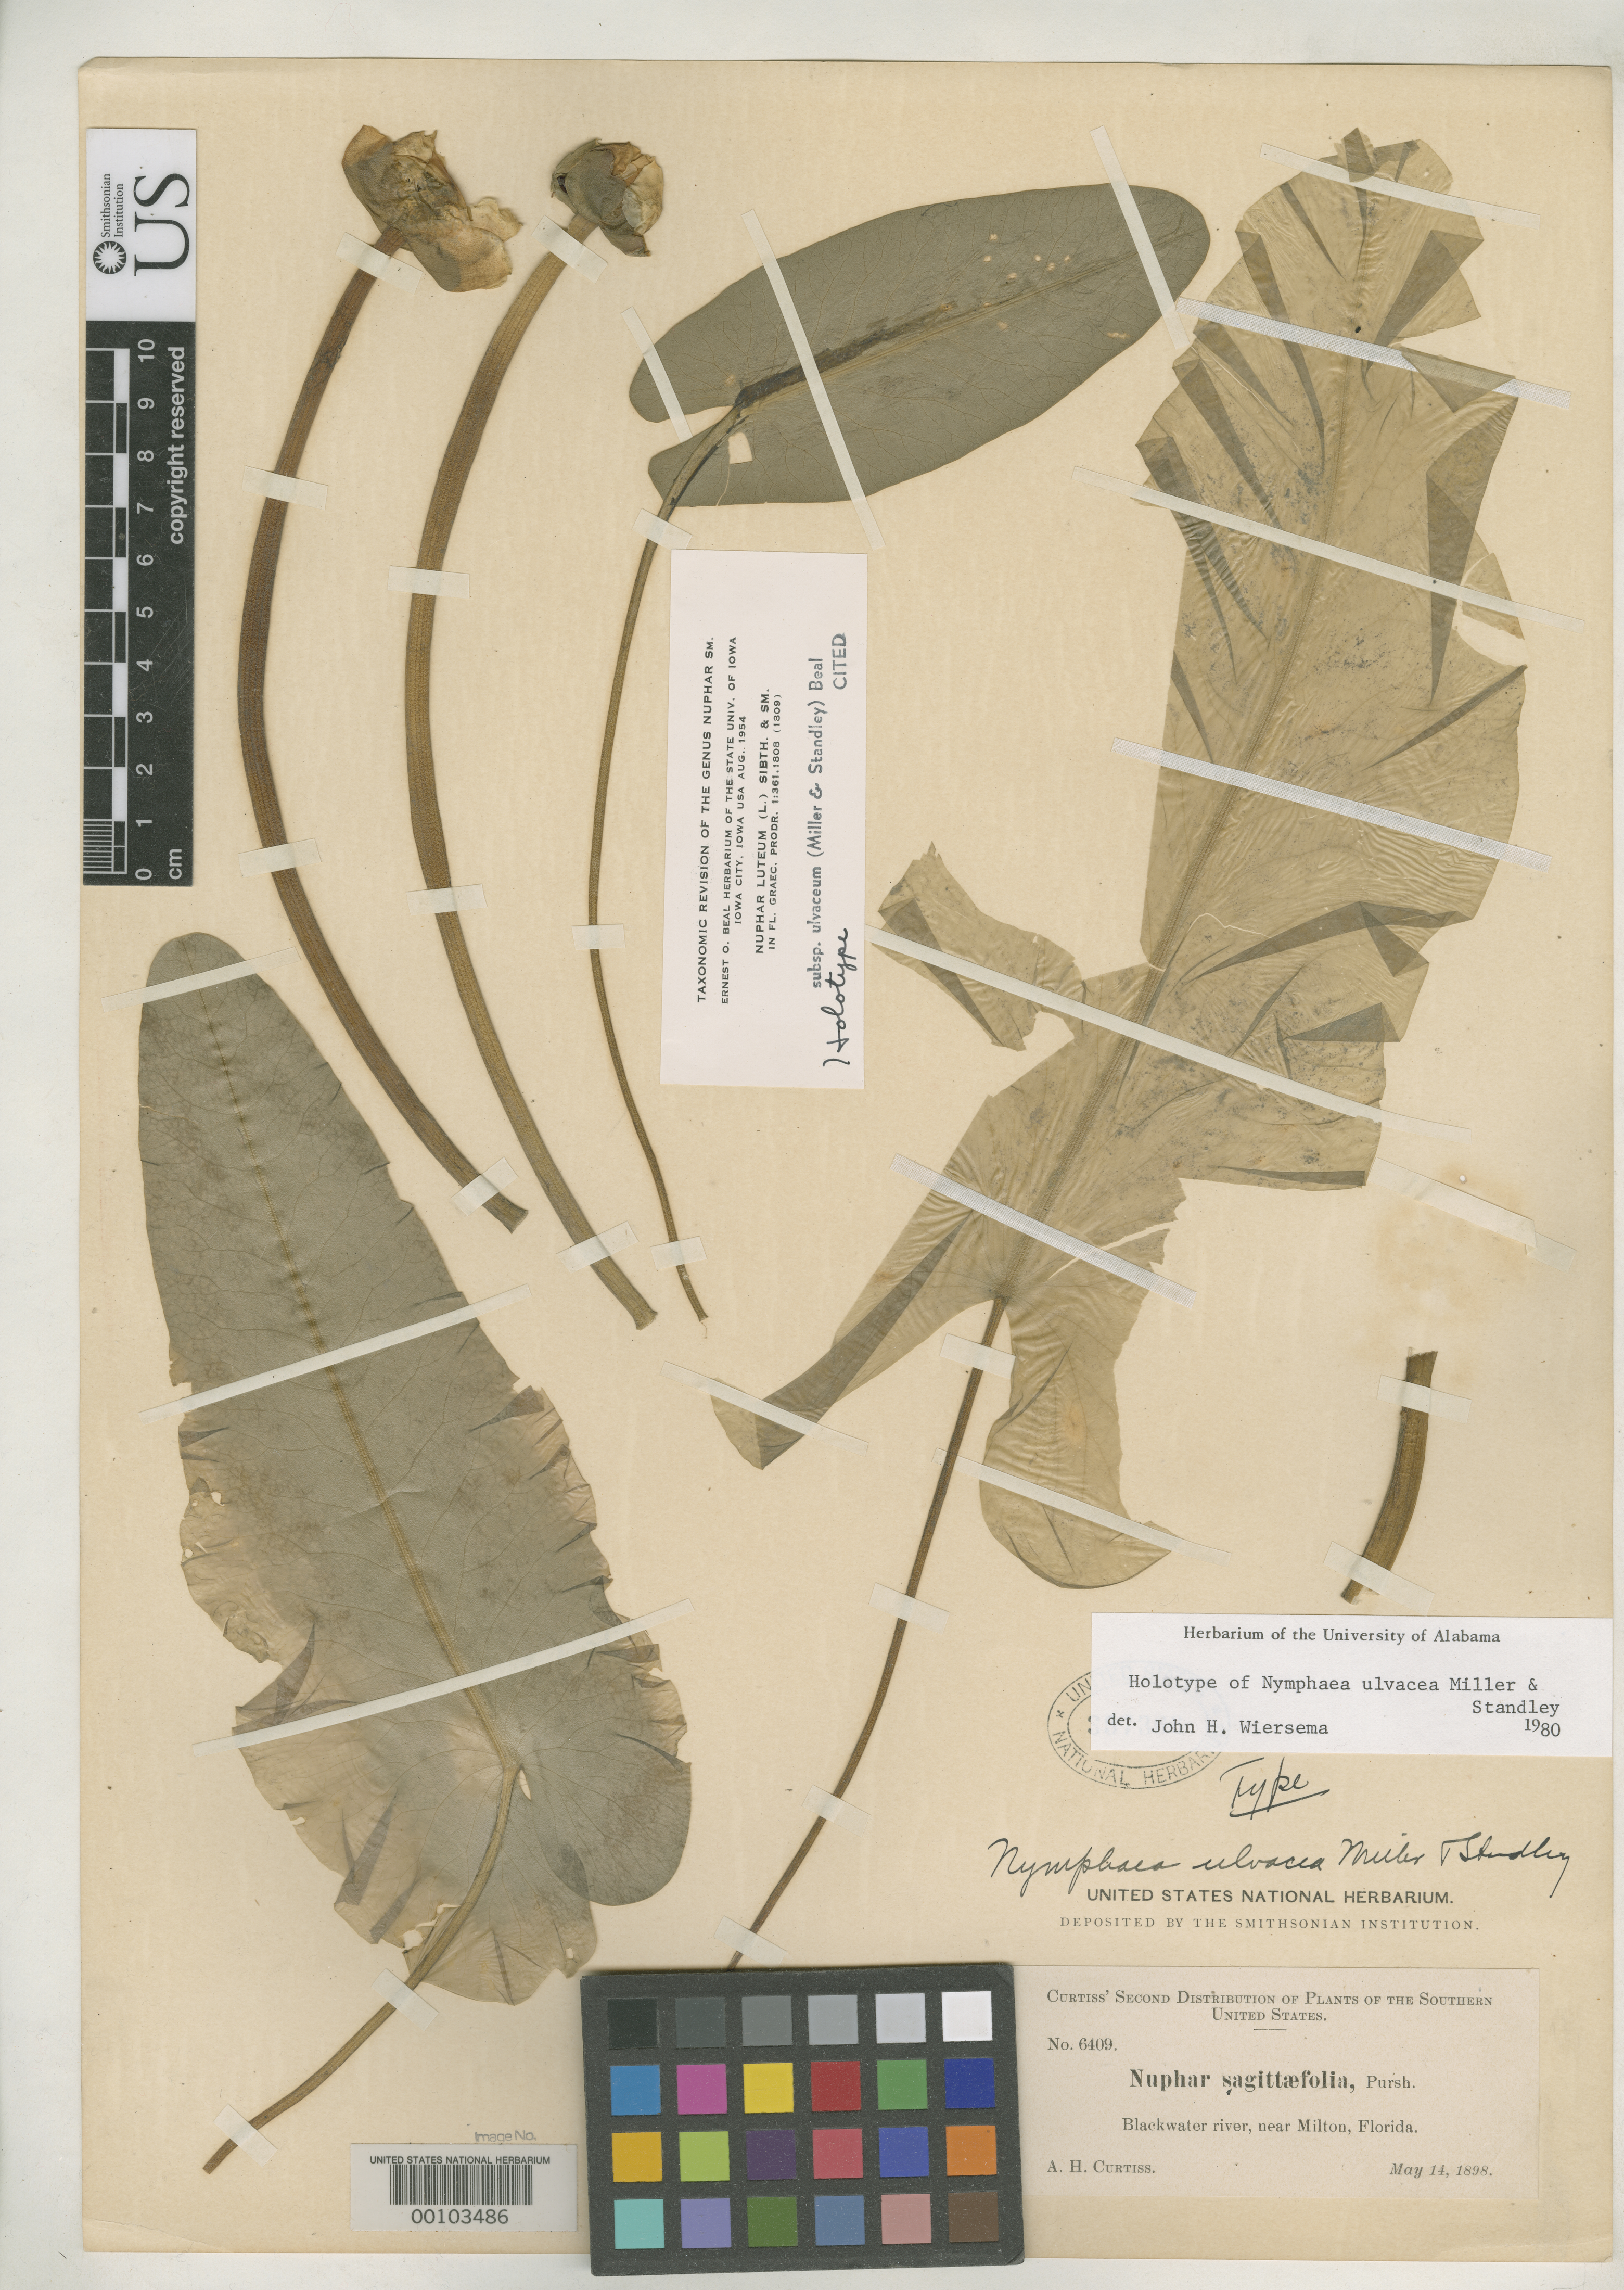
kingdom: Plantae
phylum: Tracheophyta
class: Magnoliopsida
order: Nymphaeales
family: Nymphaeaceae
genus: Nymphaea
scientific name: Nymphaea ulvacea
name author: G.S. Mill. & Standl.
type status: Holotype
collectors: A. H. Curtiss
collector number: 6409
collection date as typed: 14 May 1898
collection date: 1898-05-14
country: United States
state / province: Florida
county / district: Santa Rosa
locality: Blackwater River, near Milton.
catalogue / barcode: US 357366